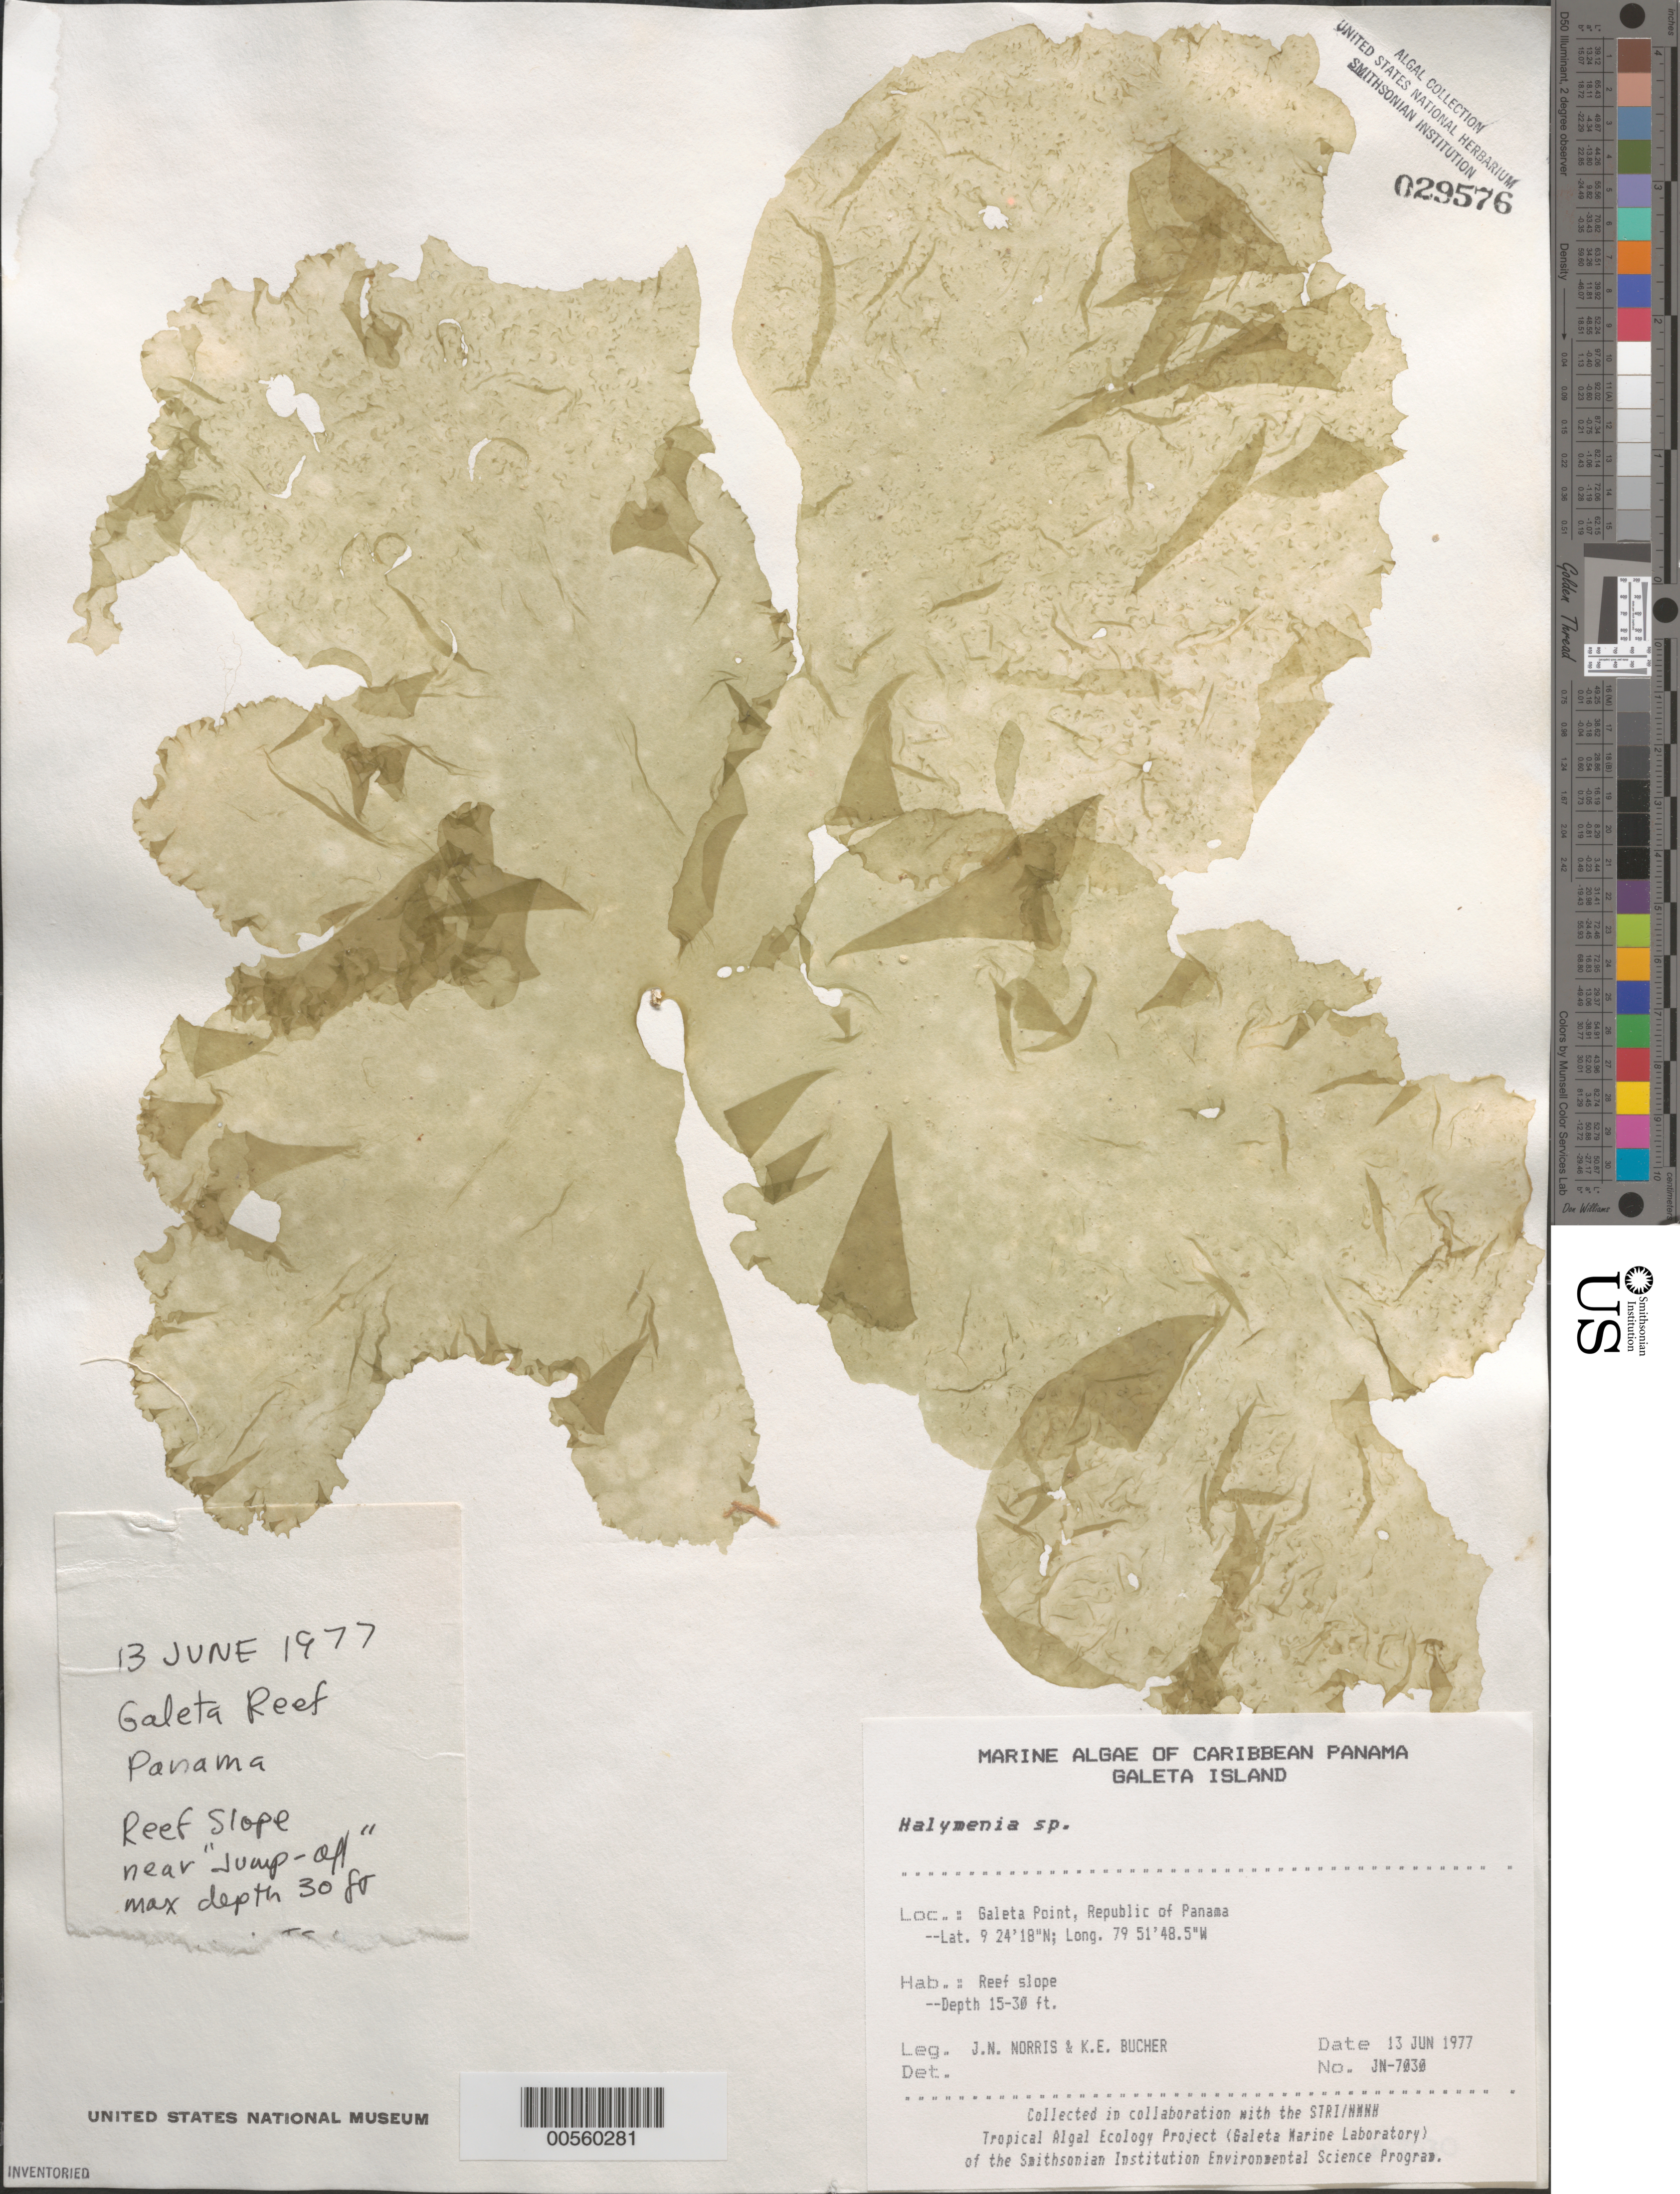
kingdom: Plantae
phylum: Rhodophyta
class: Florideophyceae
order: Halymeniales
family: Halymeniaceae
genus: Halymenia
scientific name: Halymenia sp.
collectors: J. N. Norris & K. E. Bucher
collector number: JN-7030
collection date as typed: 13 Jun 1977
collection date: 1977-06-13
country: Panama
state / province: Colón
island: Galeta Island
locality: Galeta Point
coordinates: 9 24' 18" N, 79 51' 48.5" W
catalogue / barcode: US 29576